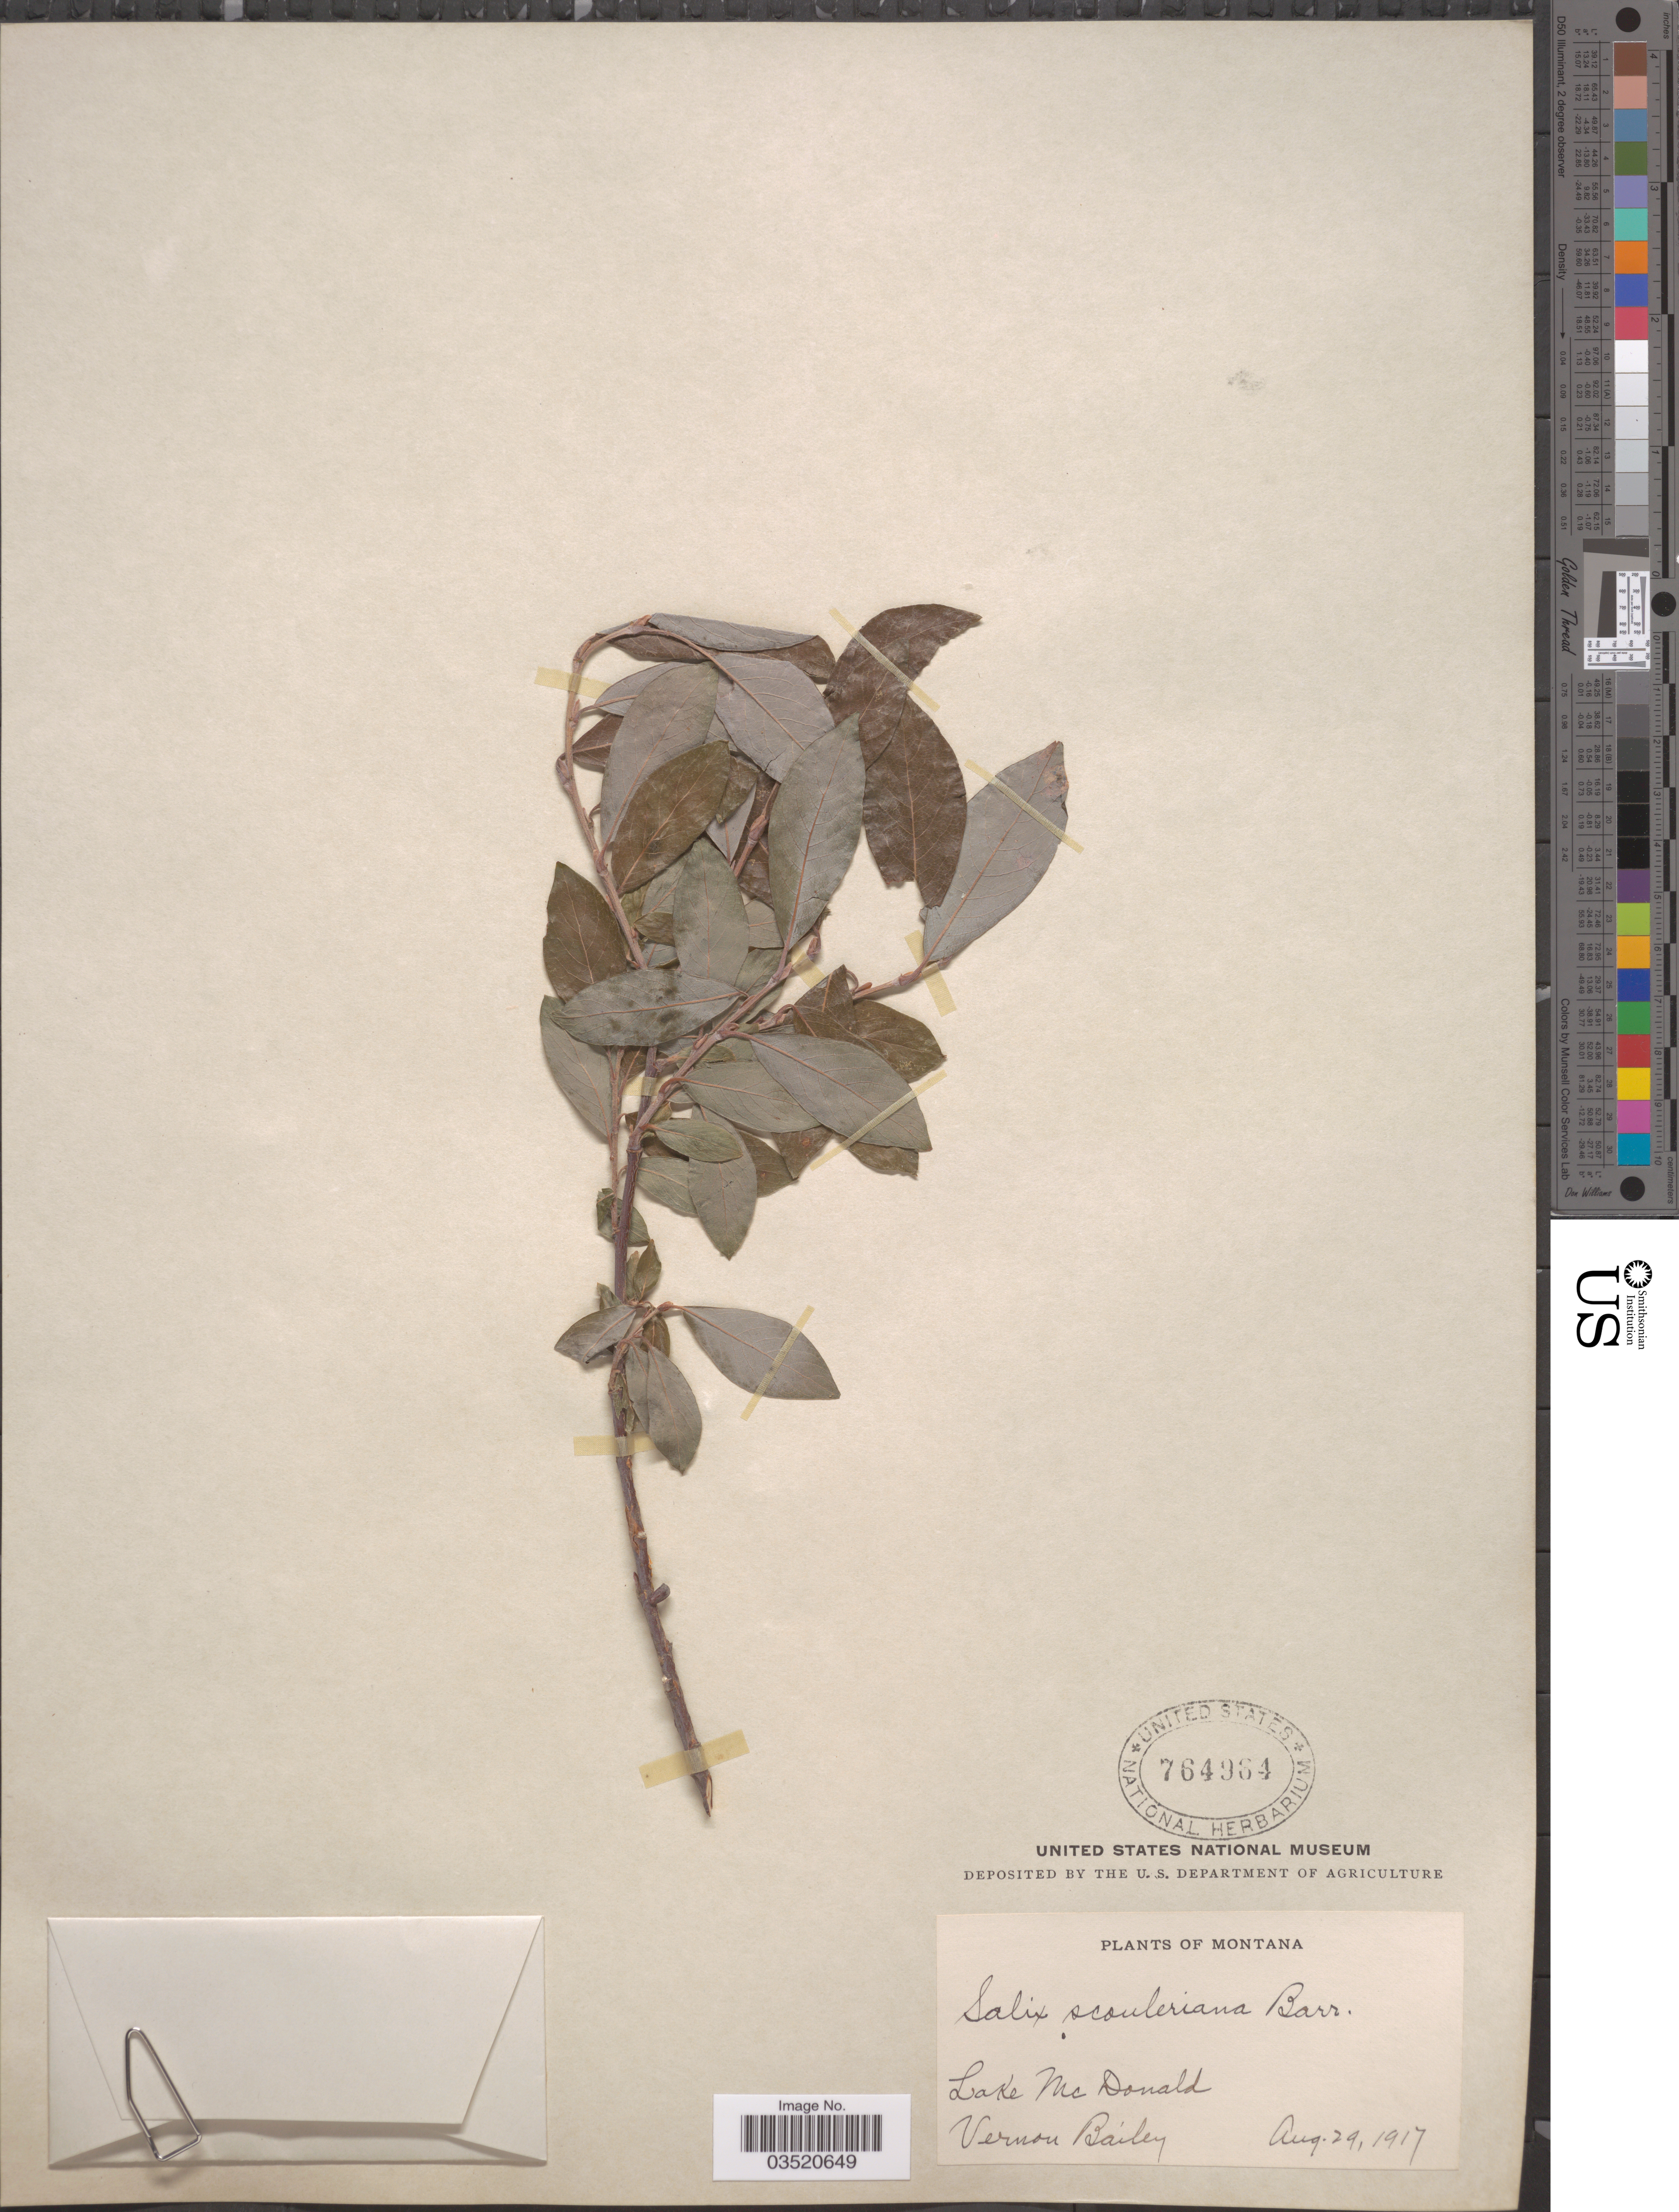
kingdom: Plantae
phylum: Tracheophyta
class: Magnoliopsida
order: Malpighiales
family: Salicaceae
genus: Salix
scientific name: Salix scouleriana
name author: Barratt ex Hook.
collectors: V. O. Bailey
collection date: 1917-08-29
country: United States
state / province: Montana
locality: Lake McDonald.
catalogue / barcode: US 764964